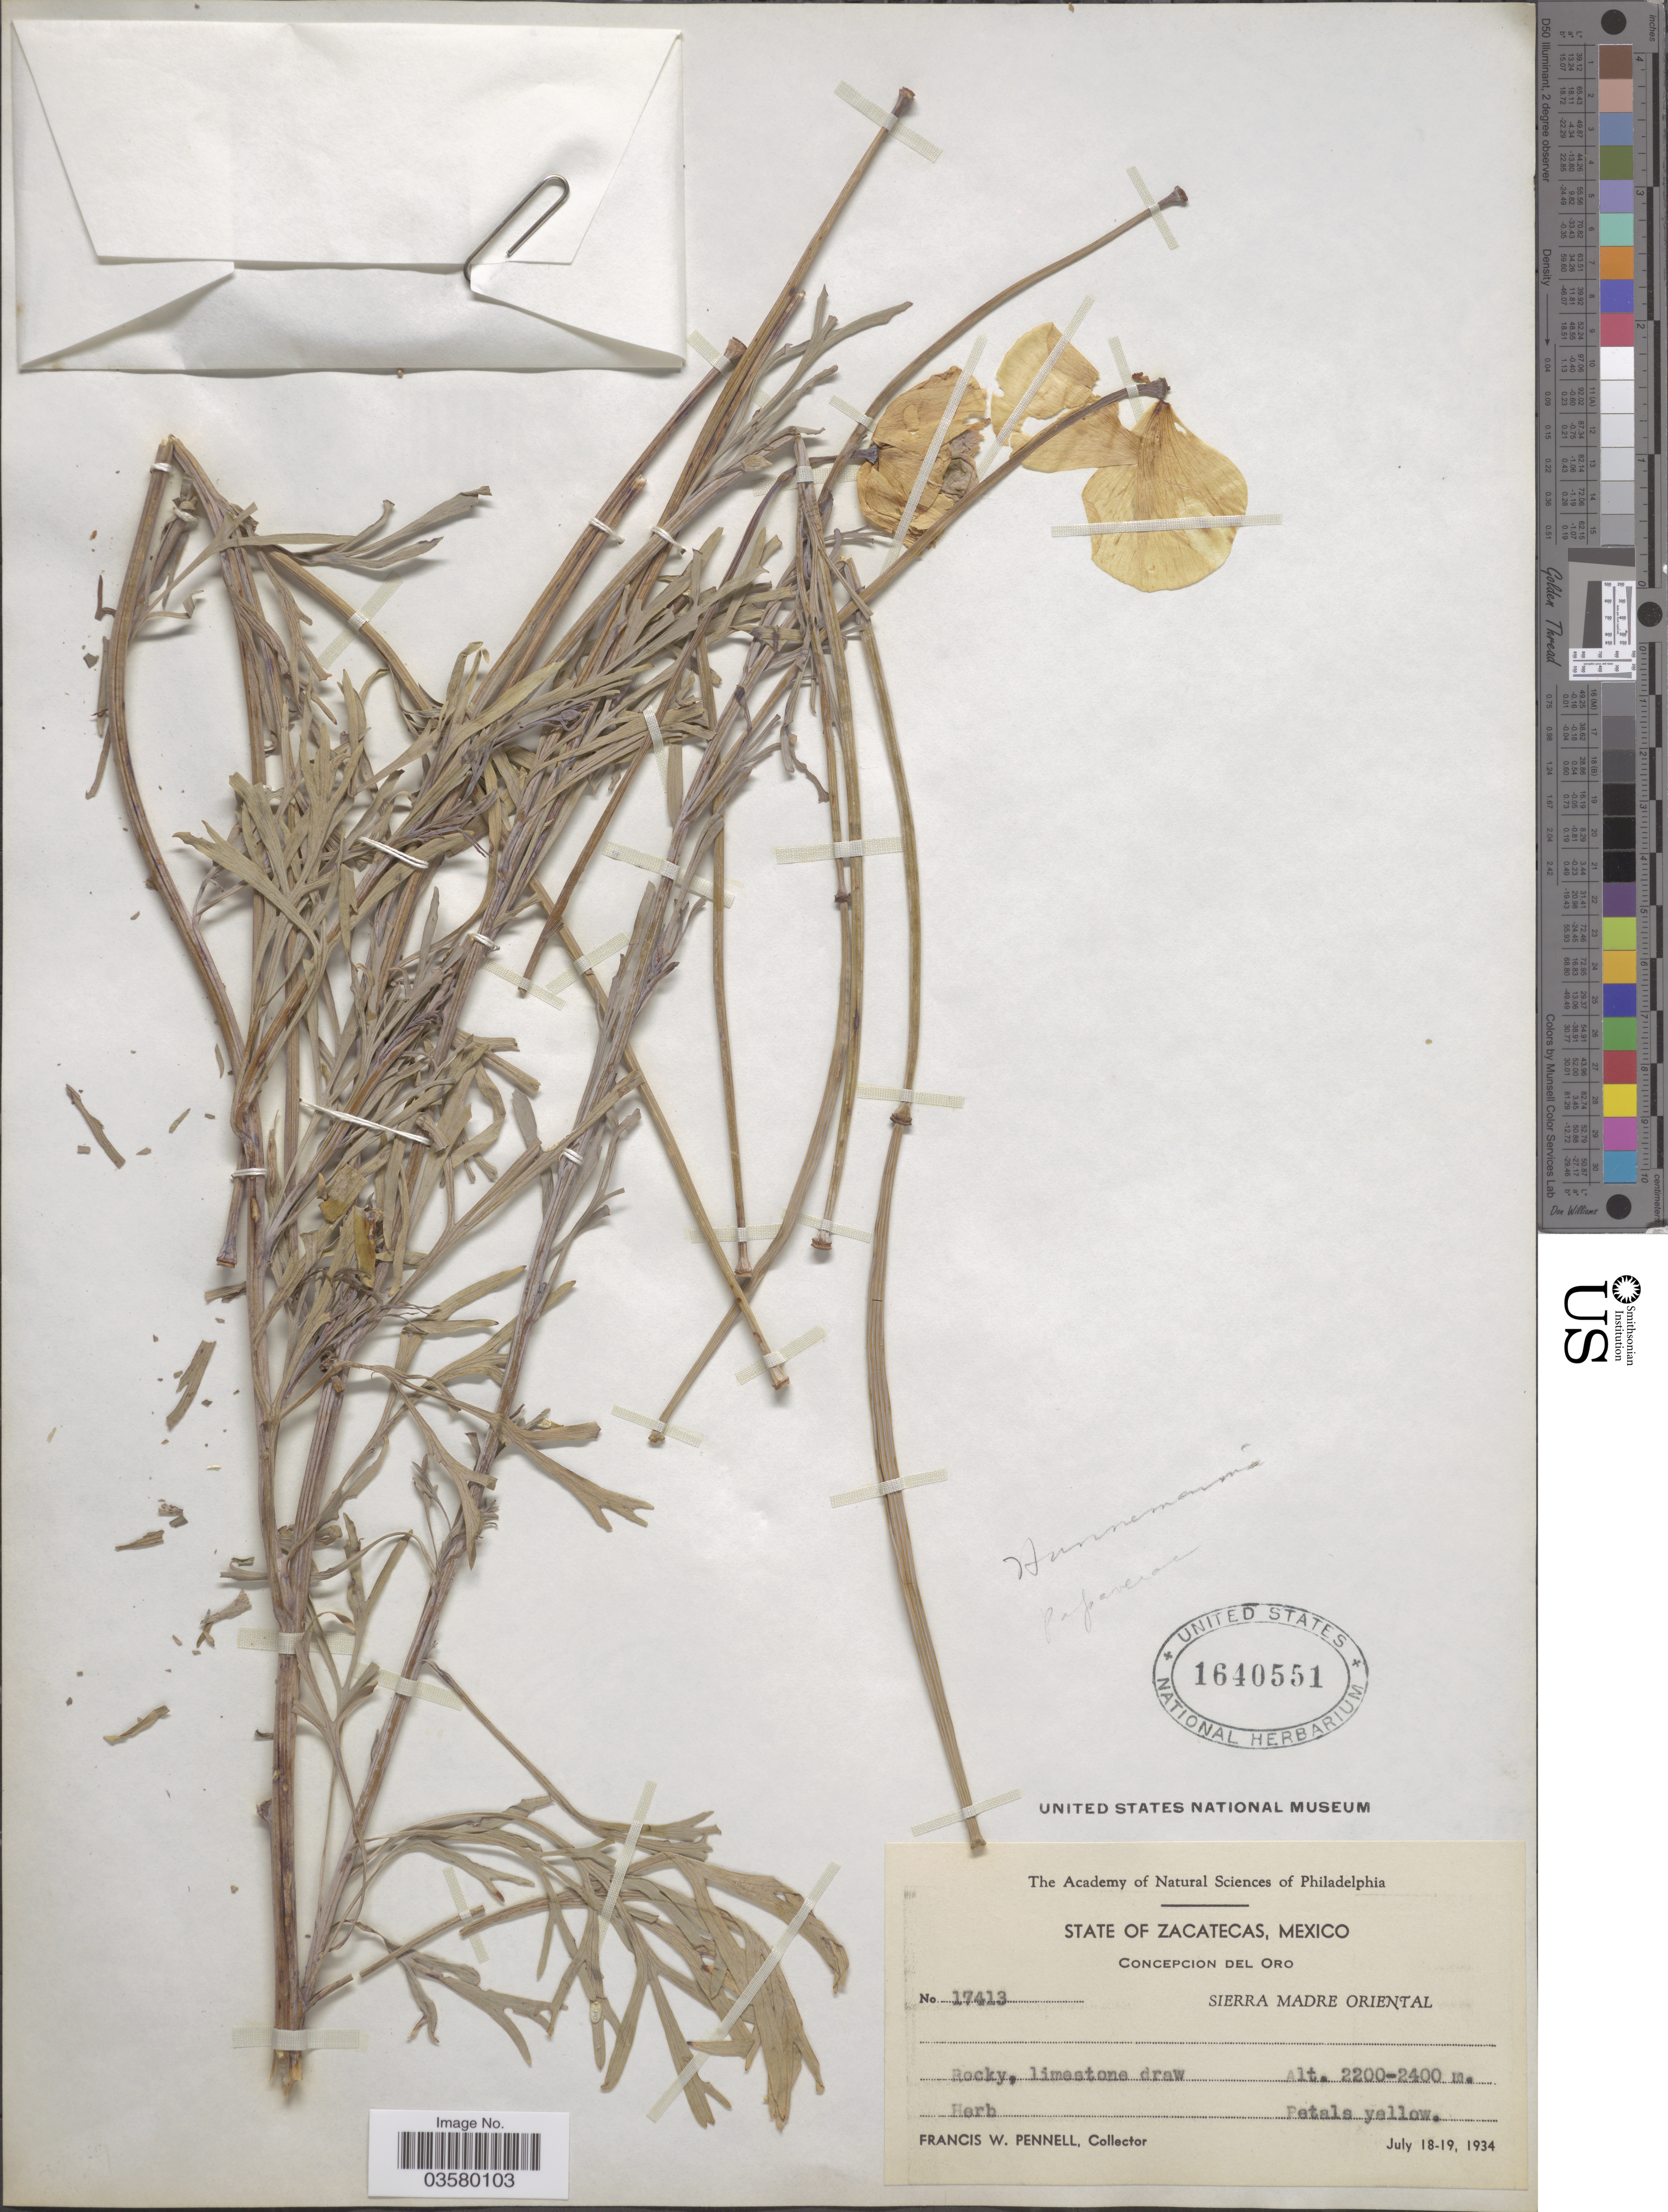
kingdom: Plantae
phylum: Tracheophyta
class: Magnoliopsida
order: Ranunculales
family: Papaveraceae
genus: Hunnemannia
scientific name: Hunnemannia fumariifolia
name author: Sweet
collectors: F. W. Pennell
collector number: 17413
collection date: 1934-07-18/1934-07-19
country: Mexico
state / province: Zacatecas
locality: Concepcion del Oro, Sierra Madre Oriental.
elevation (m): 2200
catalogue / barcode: US 1640551